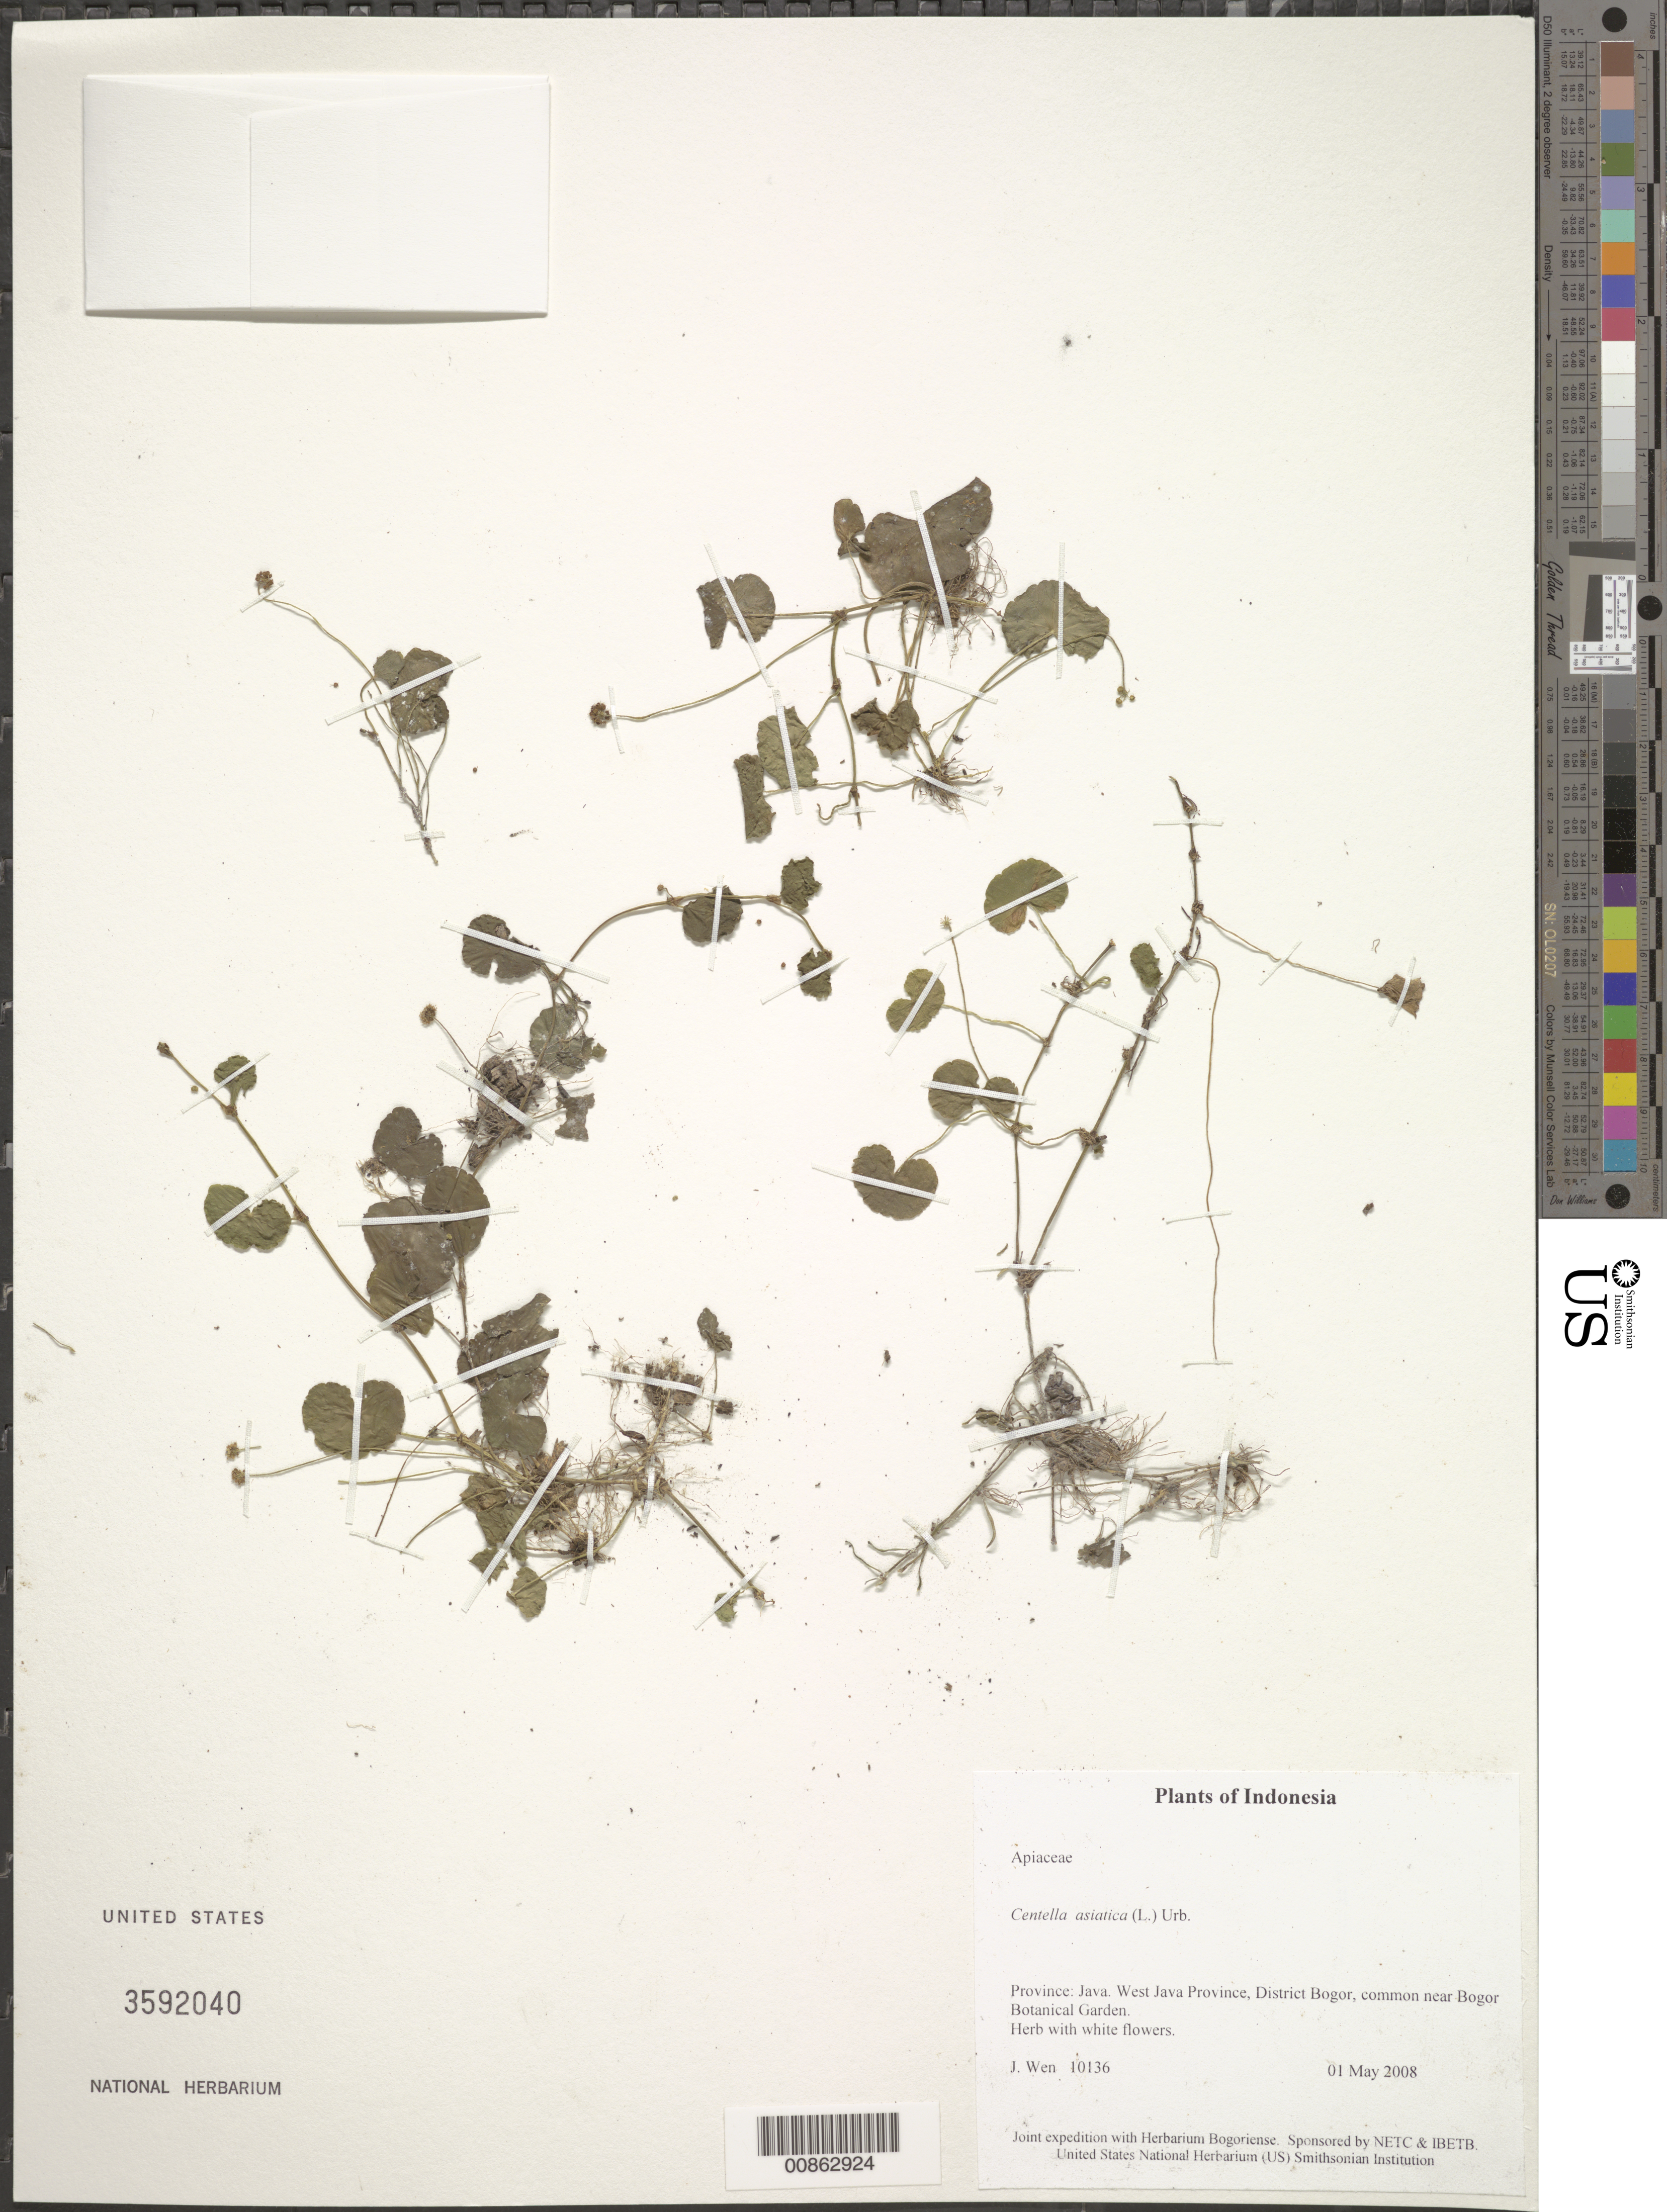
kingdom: Plantae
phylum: Tracheophyta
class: Magnoliopsida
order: Apiales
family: Apiaceae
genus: Centella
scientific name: Centella asiatica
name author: (L.) Urb.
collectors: J. Wen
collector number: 10136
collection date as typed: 01 May 2008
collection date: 2008-05-01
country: Indonesia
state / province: Java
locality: West Java Province, District Bogor, common near Bogor Botanical Garden.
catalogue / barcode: US 3592040